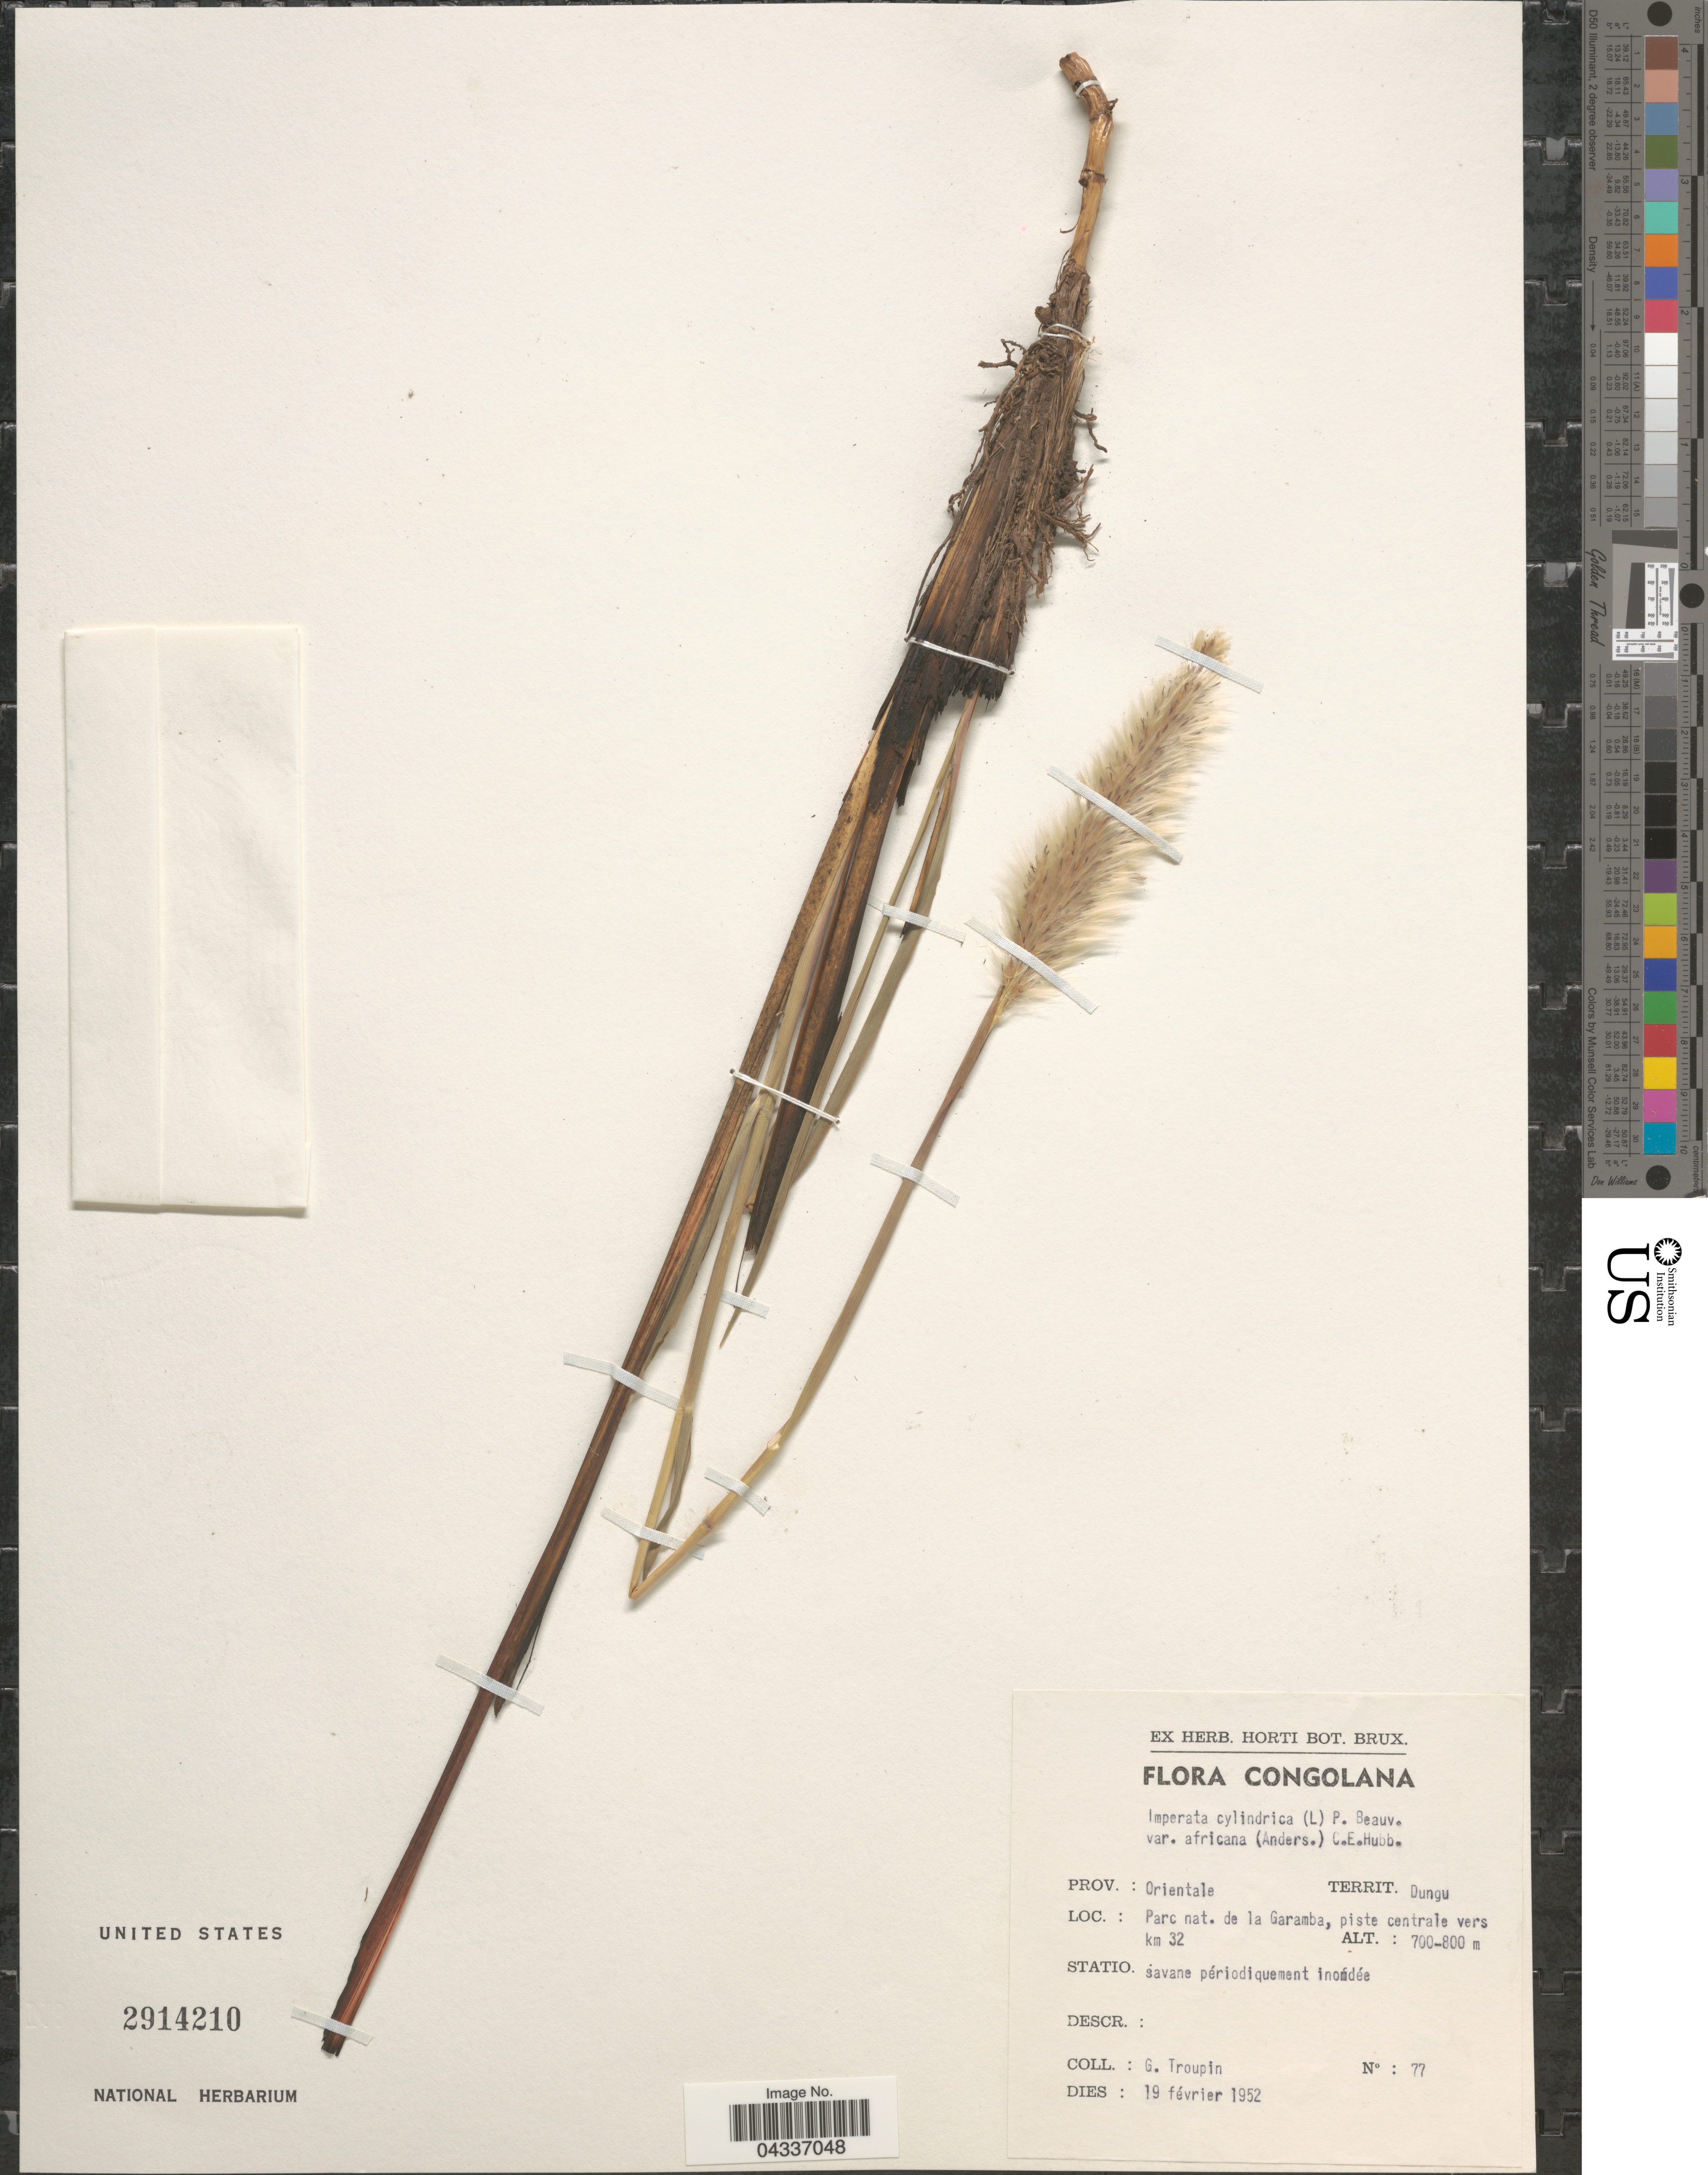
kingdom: Plantae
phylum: Tracheophyta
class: Liliopsida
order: Poales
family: Poaceae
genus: Imperata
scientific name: Imperata cylindrica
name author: (L.) P. Beauv.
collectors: G. Troupin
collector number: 77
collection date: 1952-02-19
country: Congo, Democratic Republic of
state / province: Haut-Uele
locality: Congolana. Territ. Dungu. Parc nat. de la Garamba, piste centrale vers km 32.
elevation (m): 700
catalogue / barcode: US 2914210